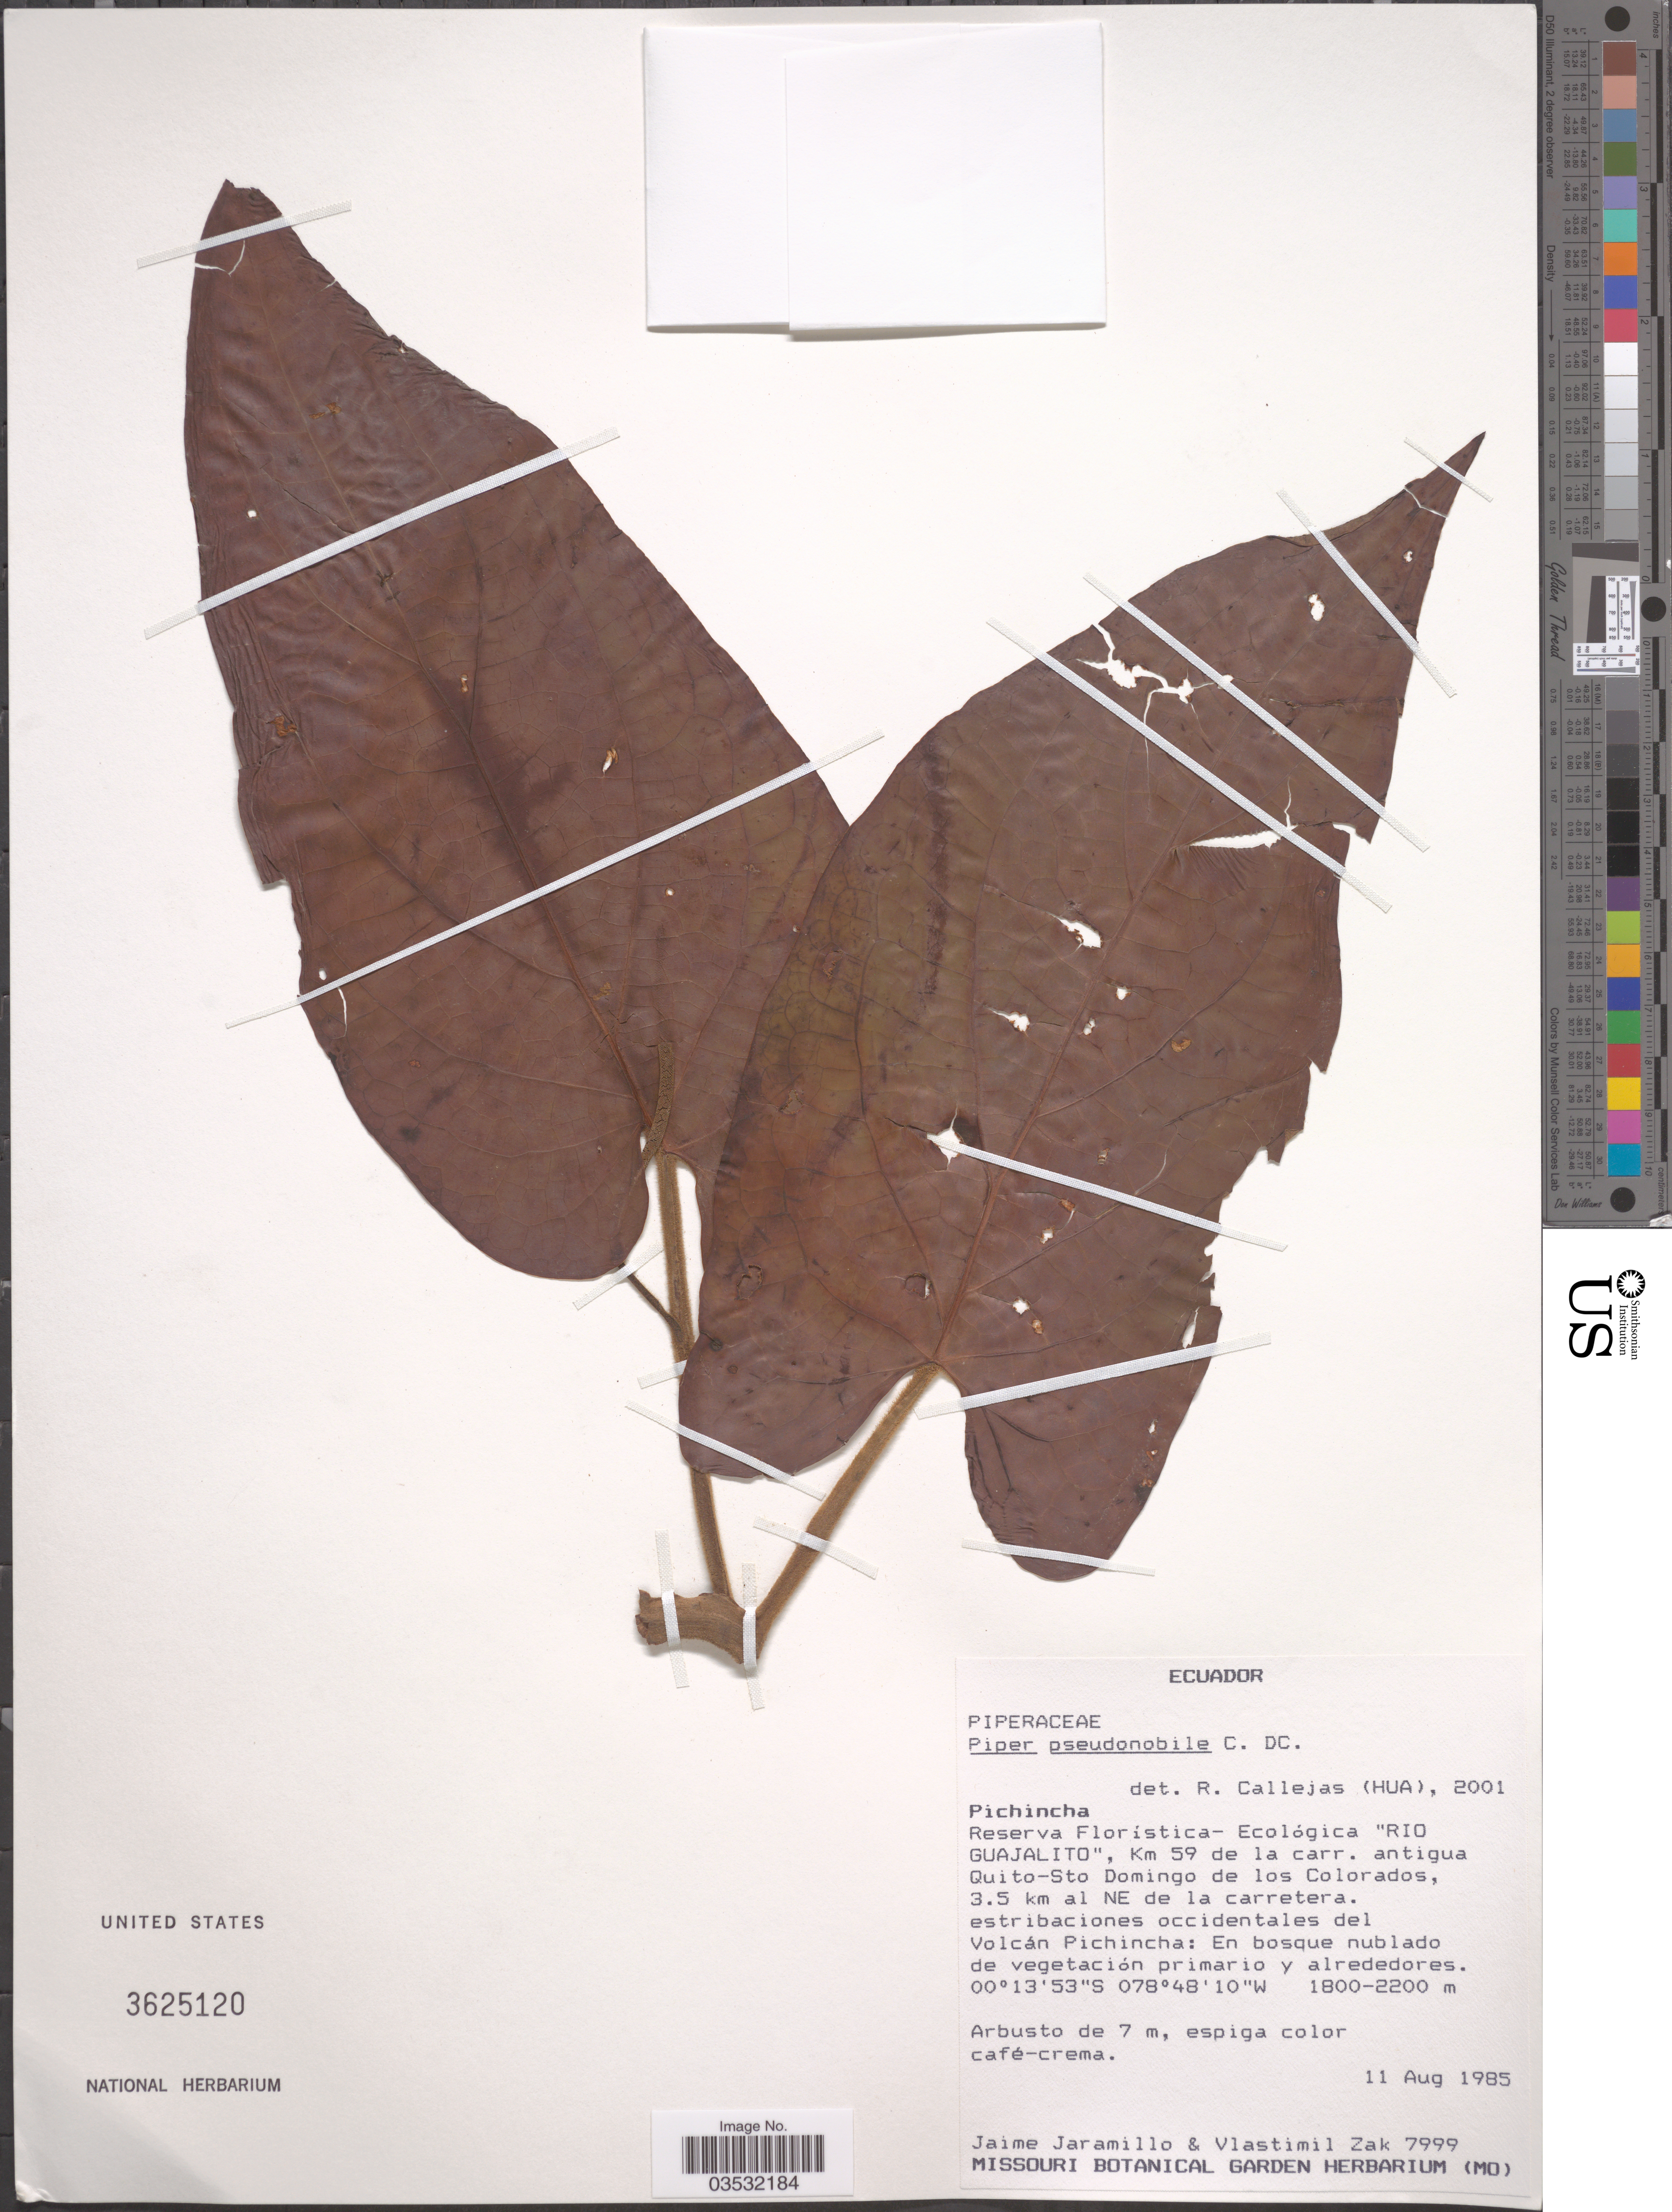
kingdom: Plantae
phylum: Tracheophyta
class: Magnoliopsida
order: Piperales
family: Piperaceae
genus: Piper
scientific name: Piper pseudonobile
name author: C. DC.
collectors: J. Jaramillo & V. Zak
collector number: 7999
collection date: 1985-08-11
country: Ecuador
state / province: Pichincha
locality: Reserva Florística-Ecológica 'Rio Guajalito', Km 59 de la carr. antigua Quito-Sto Domingo de los Colorados, 3.5 km al NE de la carretera. estribaciones occidentales del Volcán Pichincha.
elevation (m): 1800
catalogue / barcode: US 3625120